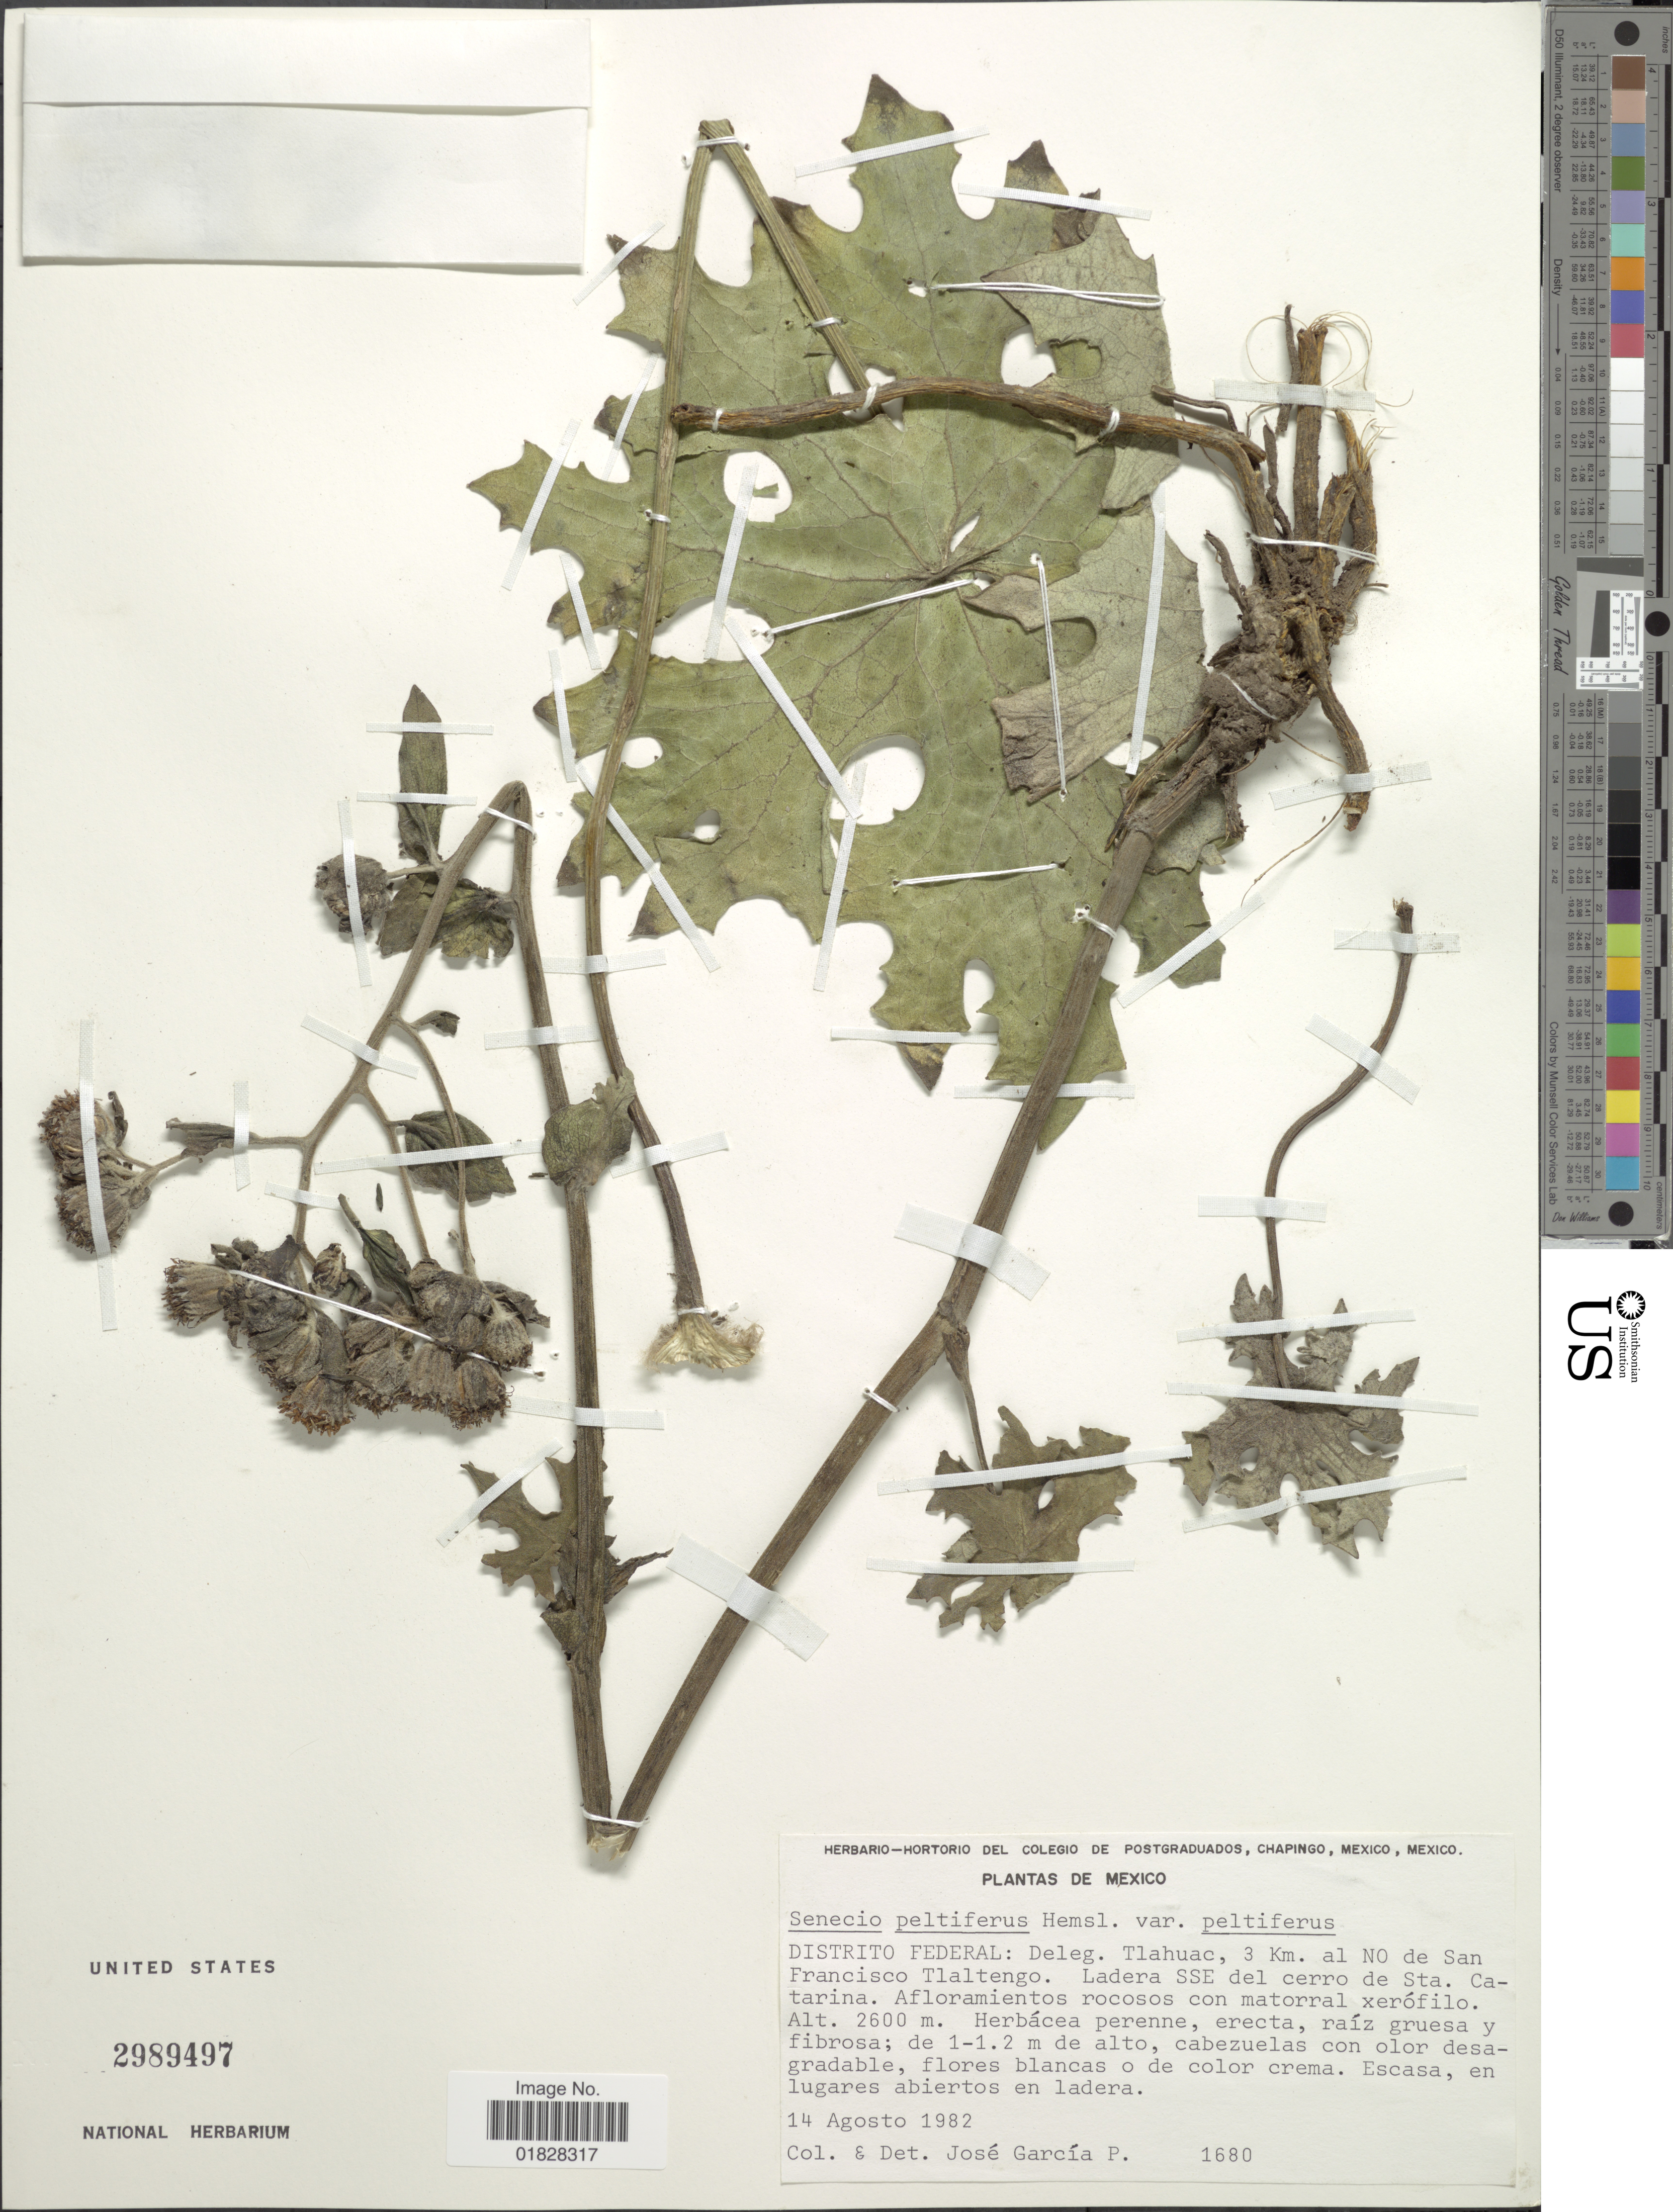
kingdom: Plantae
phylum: Tracheophyta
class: Magnoliopsida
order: Asterales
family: Asteraceae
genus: Psacalium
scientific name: Psacalium peltatum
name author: Cass.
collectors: J. García-P.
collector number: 1680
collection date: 1982-08-14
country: Mexico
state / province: Distrito Federal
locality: Distrito Federal: Deleg. Tlahauc, 3 Km. al NO de San Francisco Tlaltengo. Ladera SSE del cerro de Sta. Catarina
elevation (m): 2600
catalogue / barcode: US 2989497